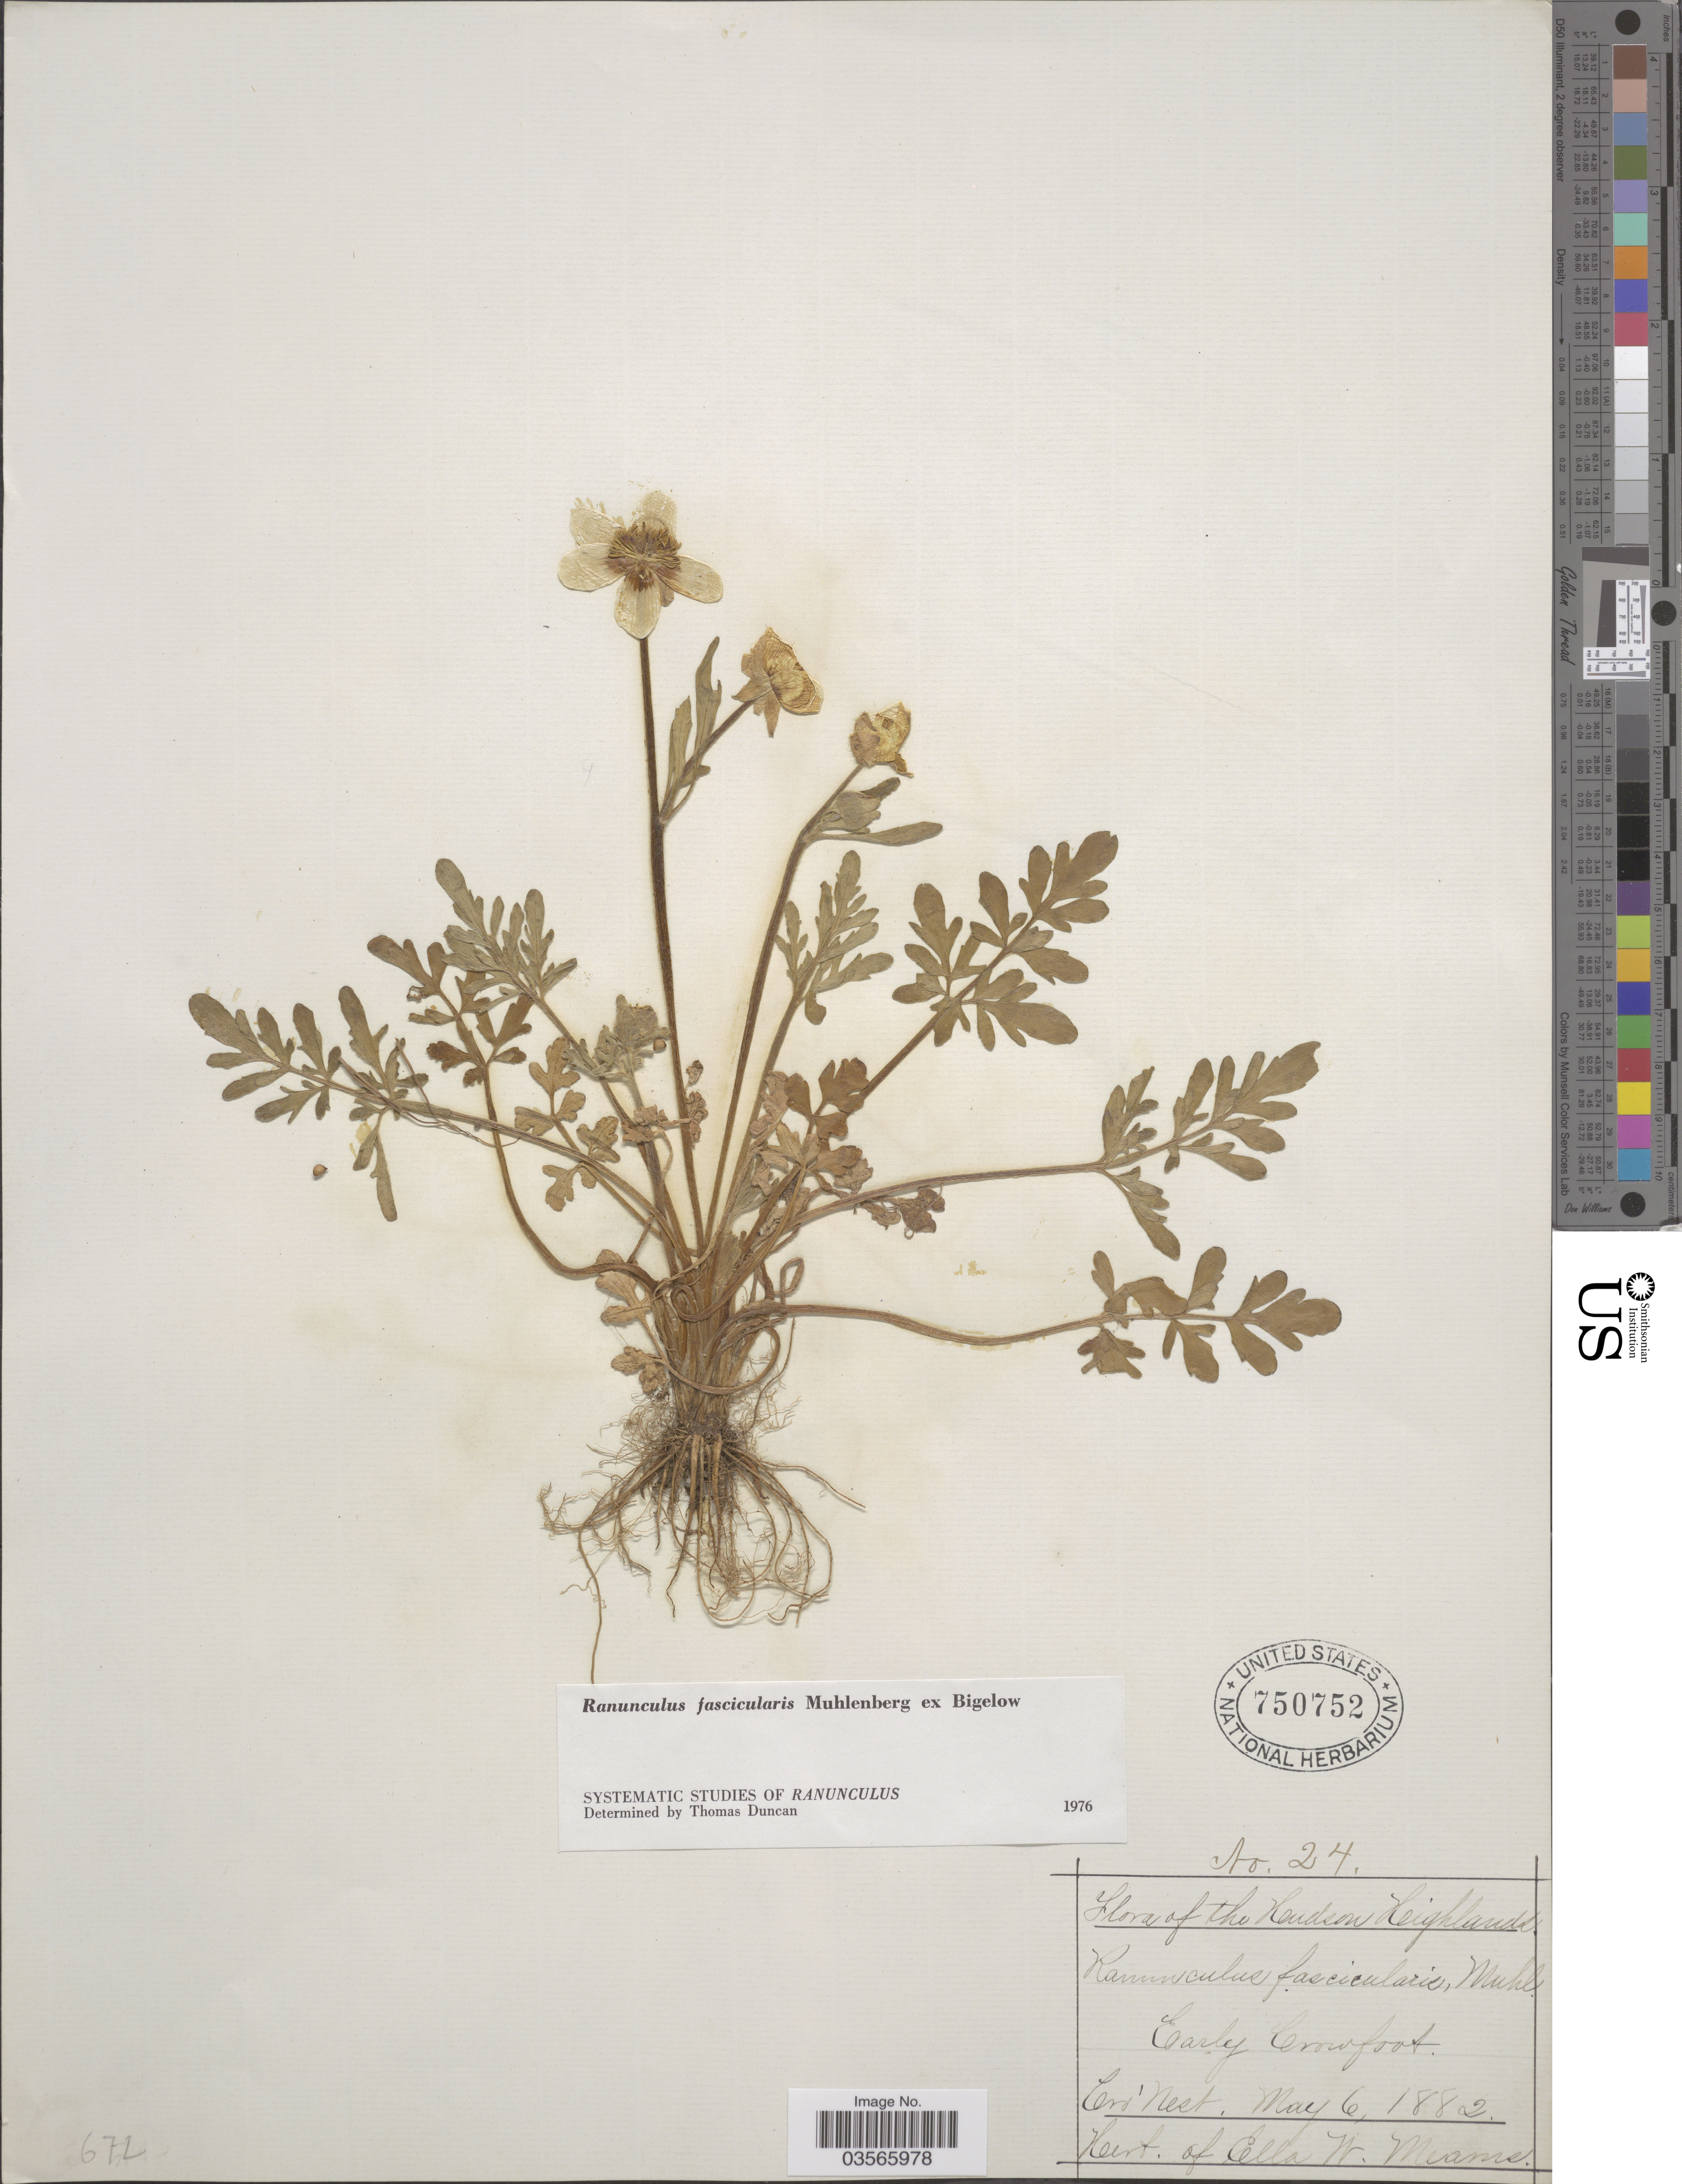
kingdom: Plantae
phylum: Tracheophyta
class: Magnoliopsida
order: Ranunculales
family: Ranunculaceae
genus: Ranunculus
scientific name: Ranunculus fascicularis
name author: Muhl. ex Bigelow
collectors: ex herb. Ella W. Mearns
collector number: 24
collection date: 1882-05-06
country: United States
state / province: New York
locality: The Hudson Highlands. Cro' Nest.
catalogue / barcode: US 750752